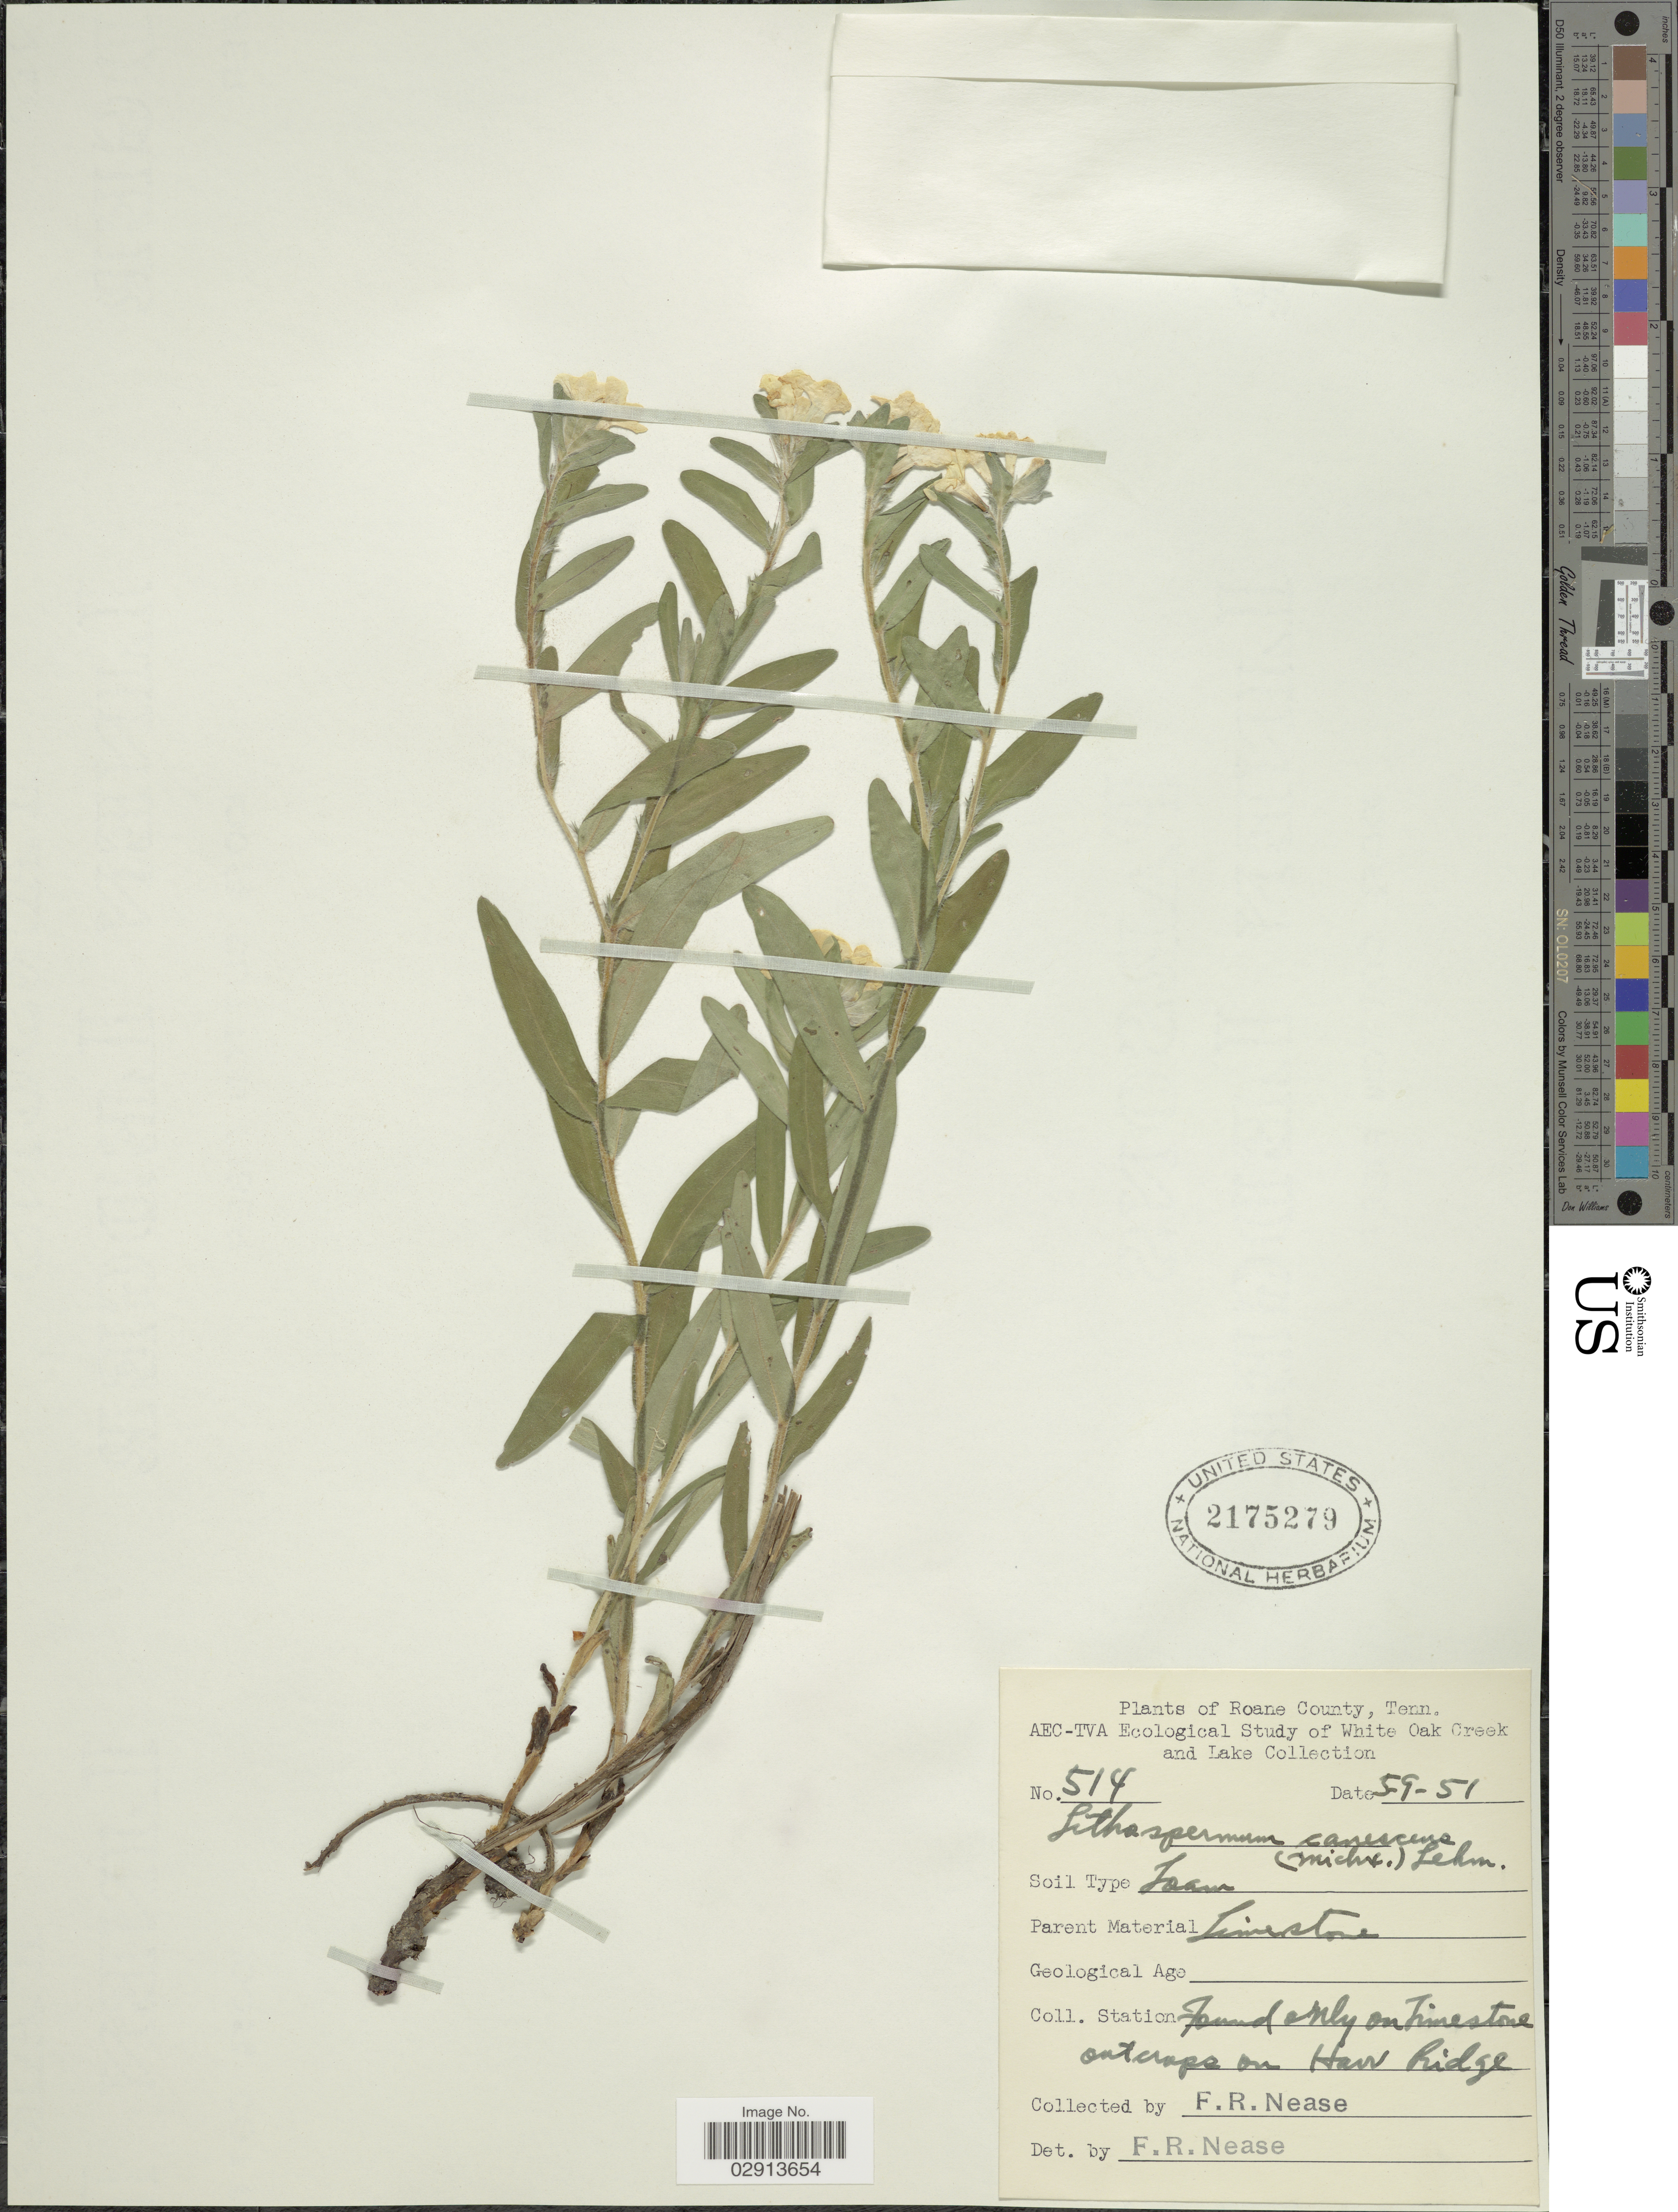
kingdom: Plantae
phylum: Tracheophyta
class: Magnoliopsida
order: Boraginales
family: Boraginaceae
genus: Lithospermum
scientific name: Lithospermum canescens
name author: (Michx.) Lehm.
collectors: F. Nease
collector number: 514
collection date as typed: Transcribed d/m/y: 9/5/51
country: United States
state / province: Tennessee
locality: Roane County. Found only on limestone outcrops on Haw Ridge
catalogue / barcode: US 2175279